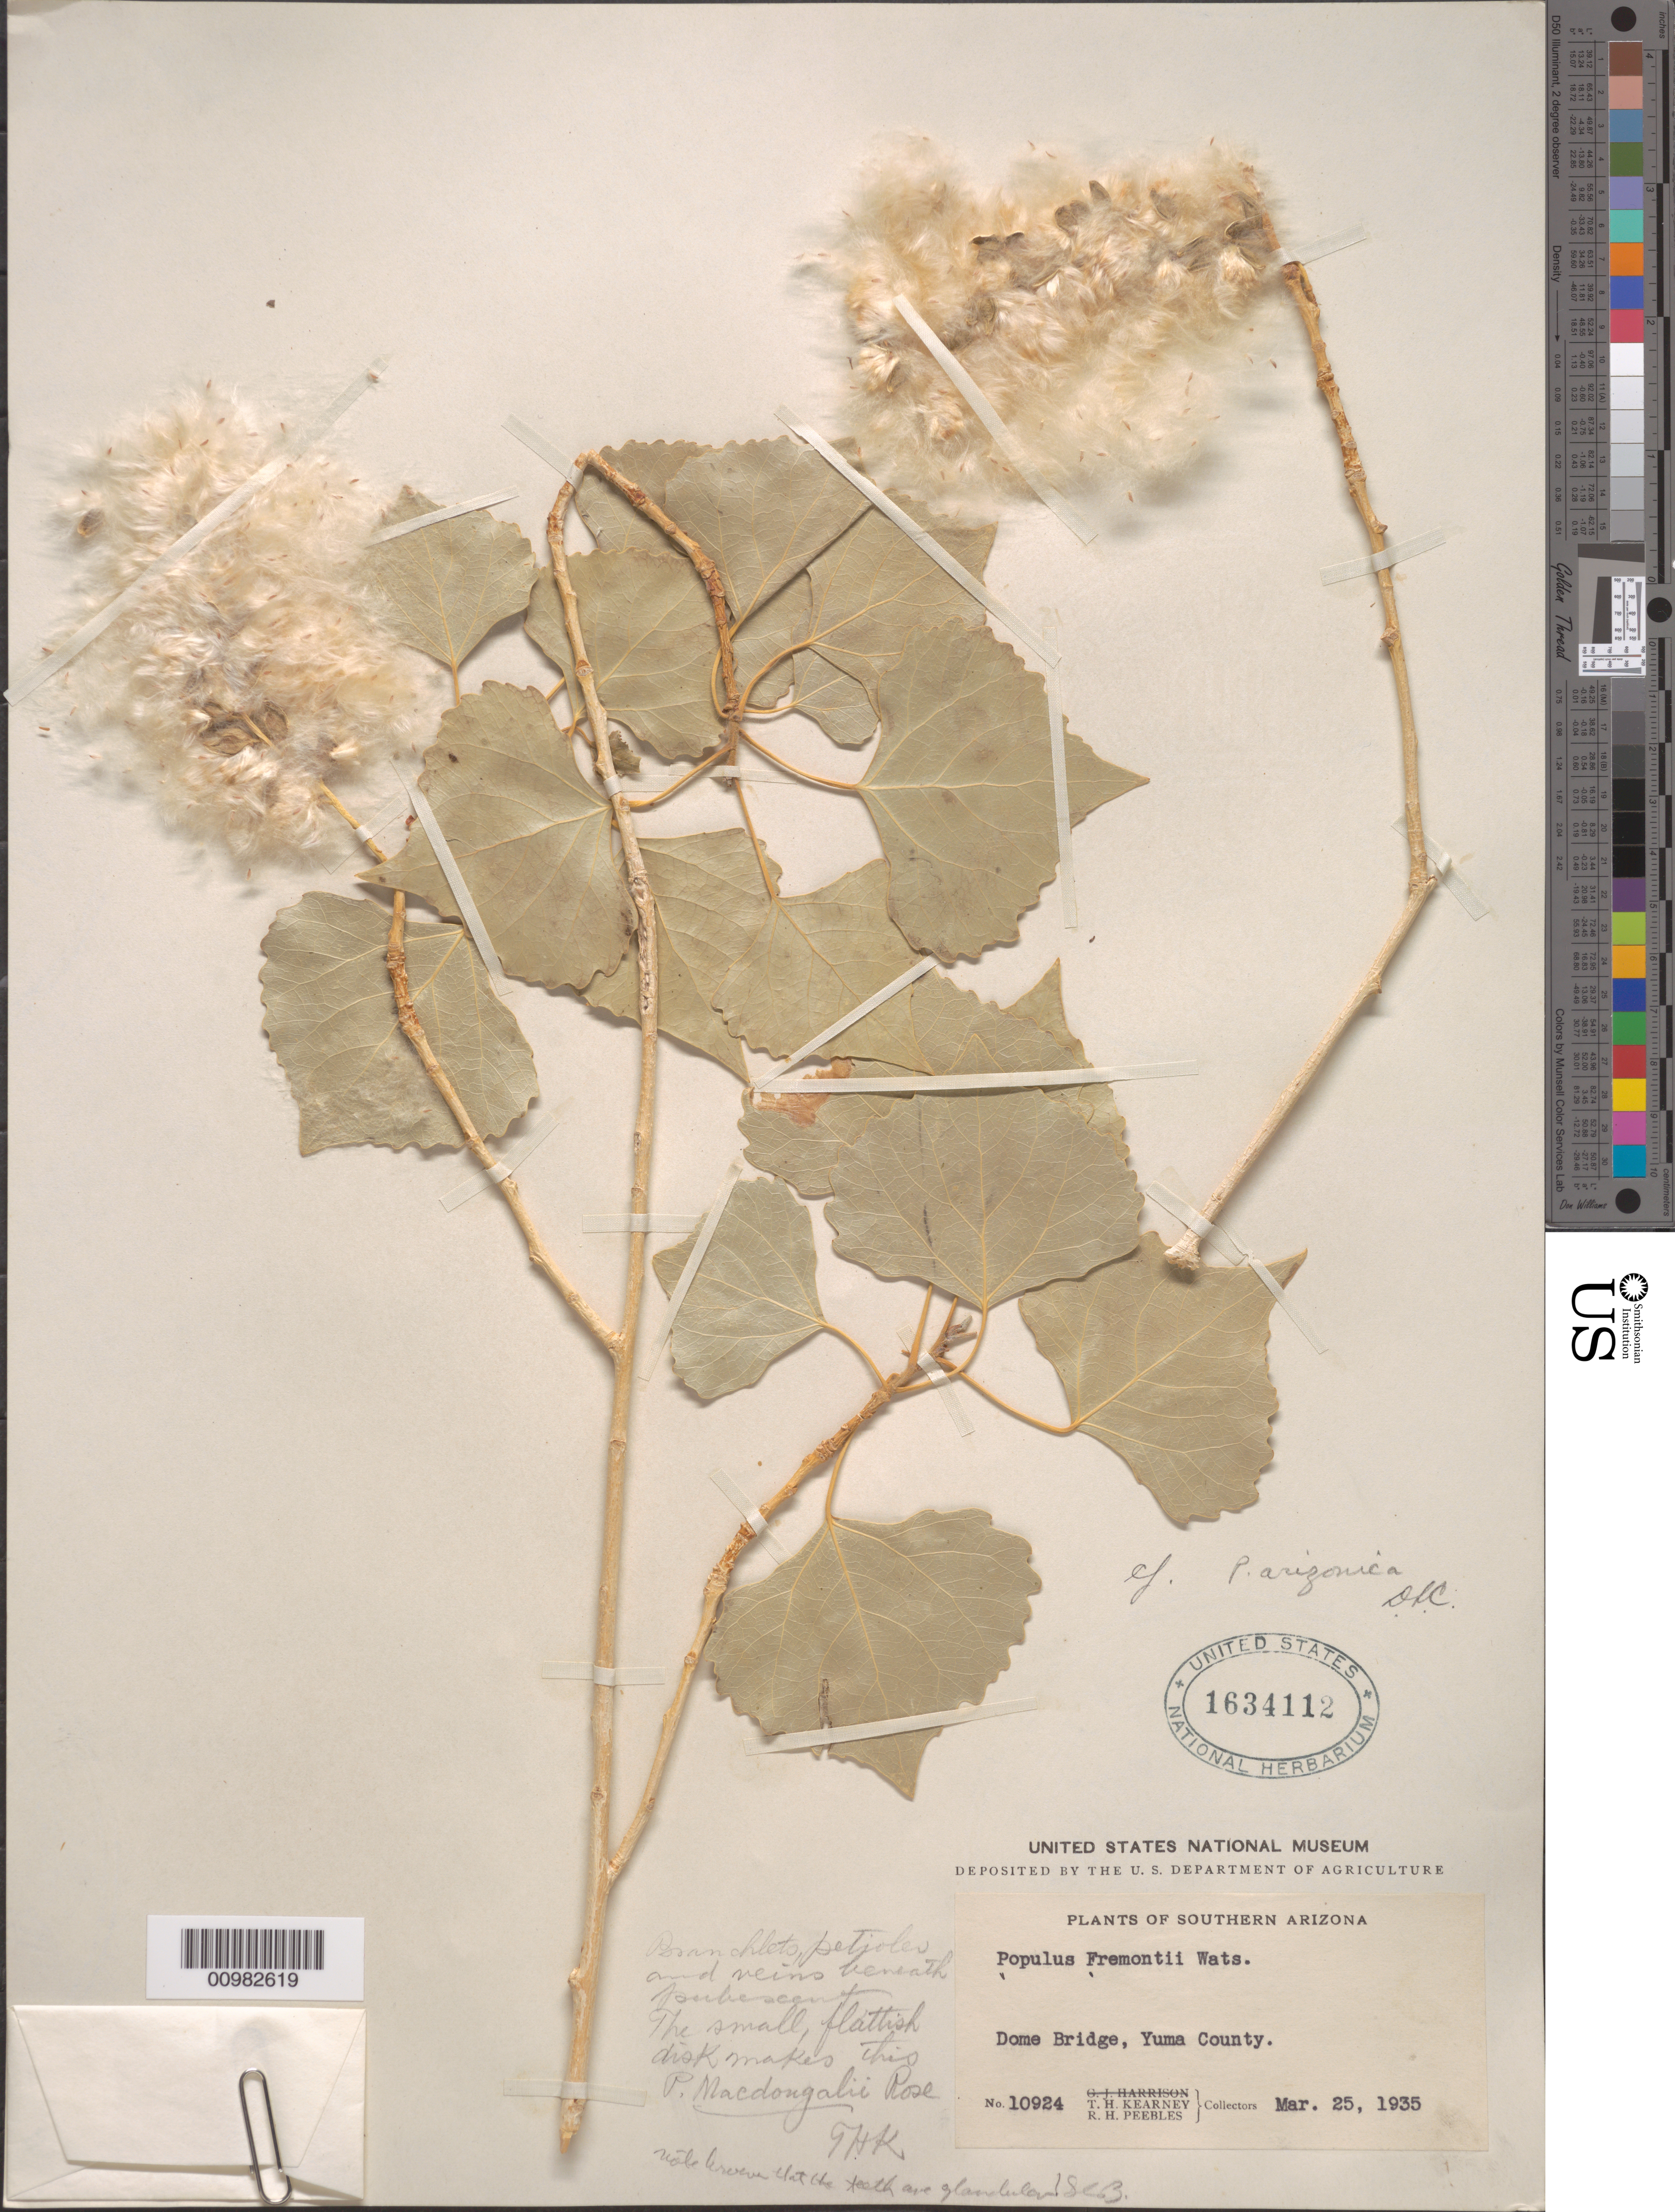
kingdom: Plantae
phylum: Tracheophyta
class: Magnoliopsida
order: Malpighiales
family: Salicaceae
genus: Populus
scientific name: Populus fremontii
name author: S. Watson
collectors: T. H. Kearney & R. H. Peebles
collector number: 10924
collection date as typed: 25 Mar 1935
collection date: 1935-03-25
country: United States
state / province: Arizona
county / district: Yuma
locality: Dome Bridge.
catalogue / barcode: US 112